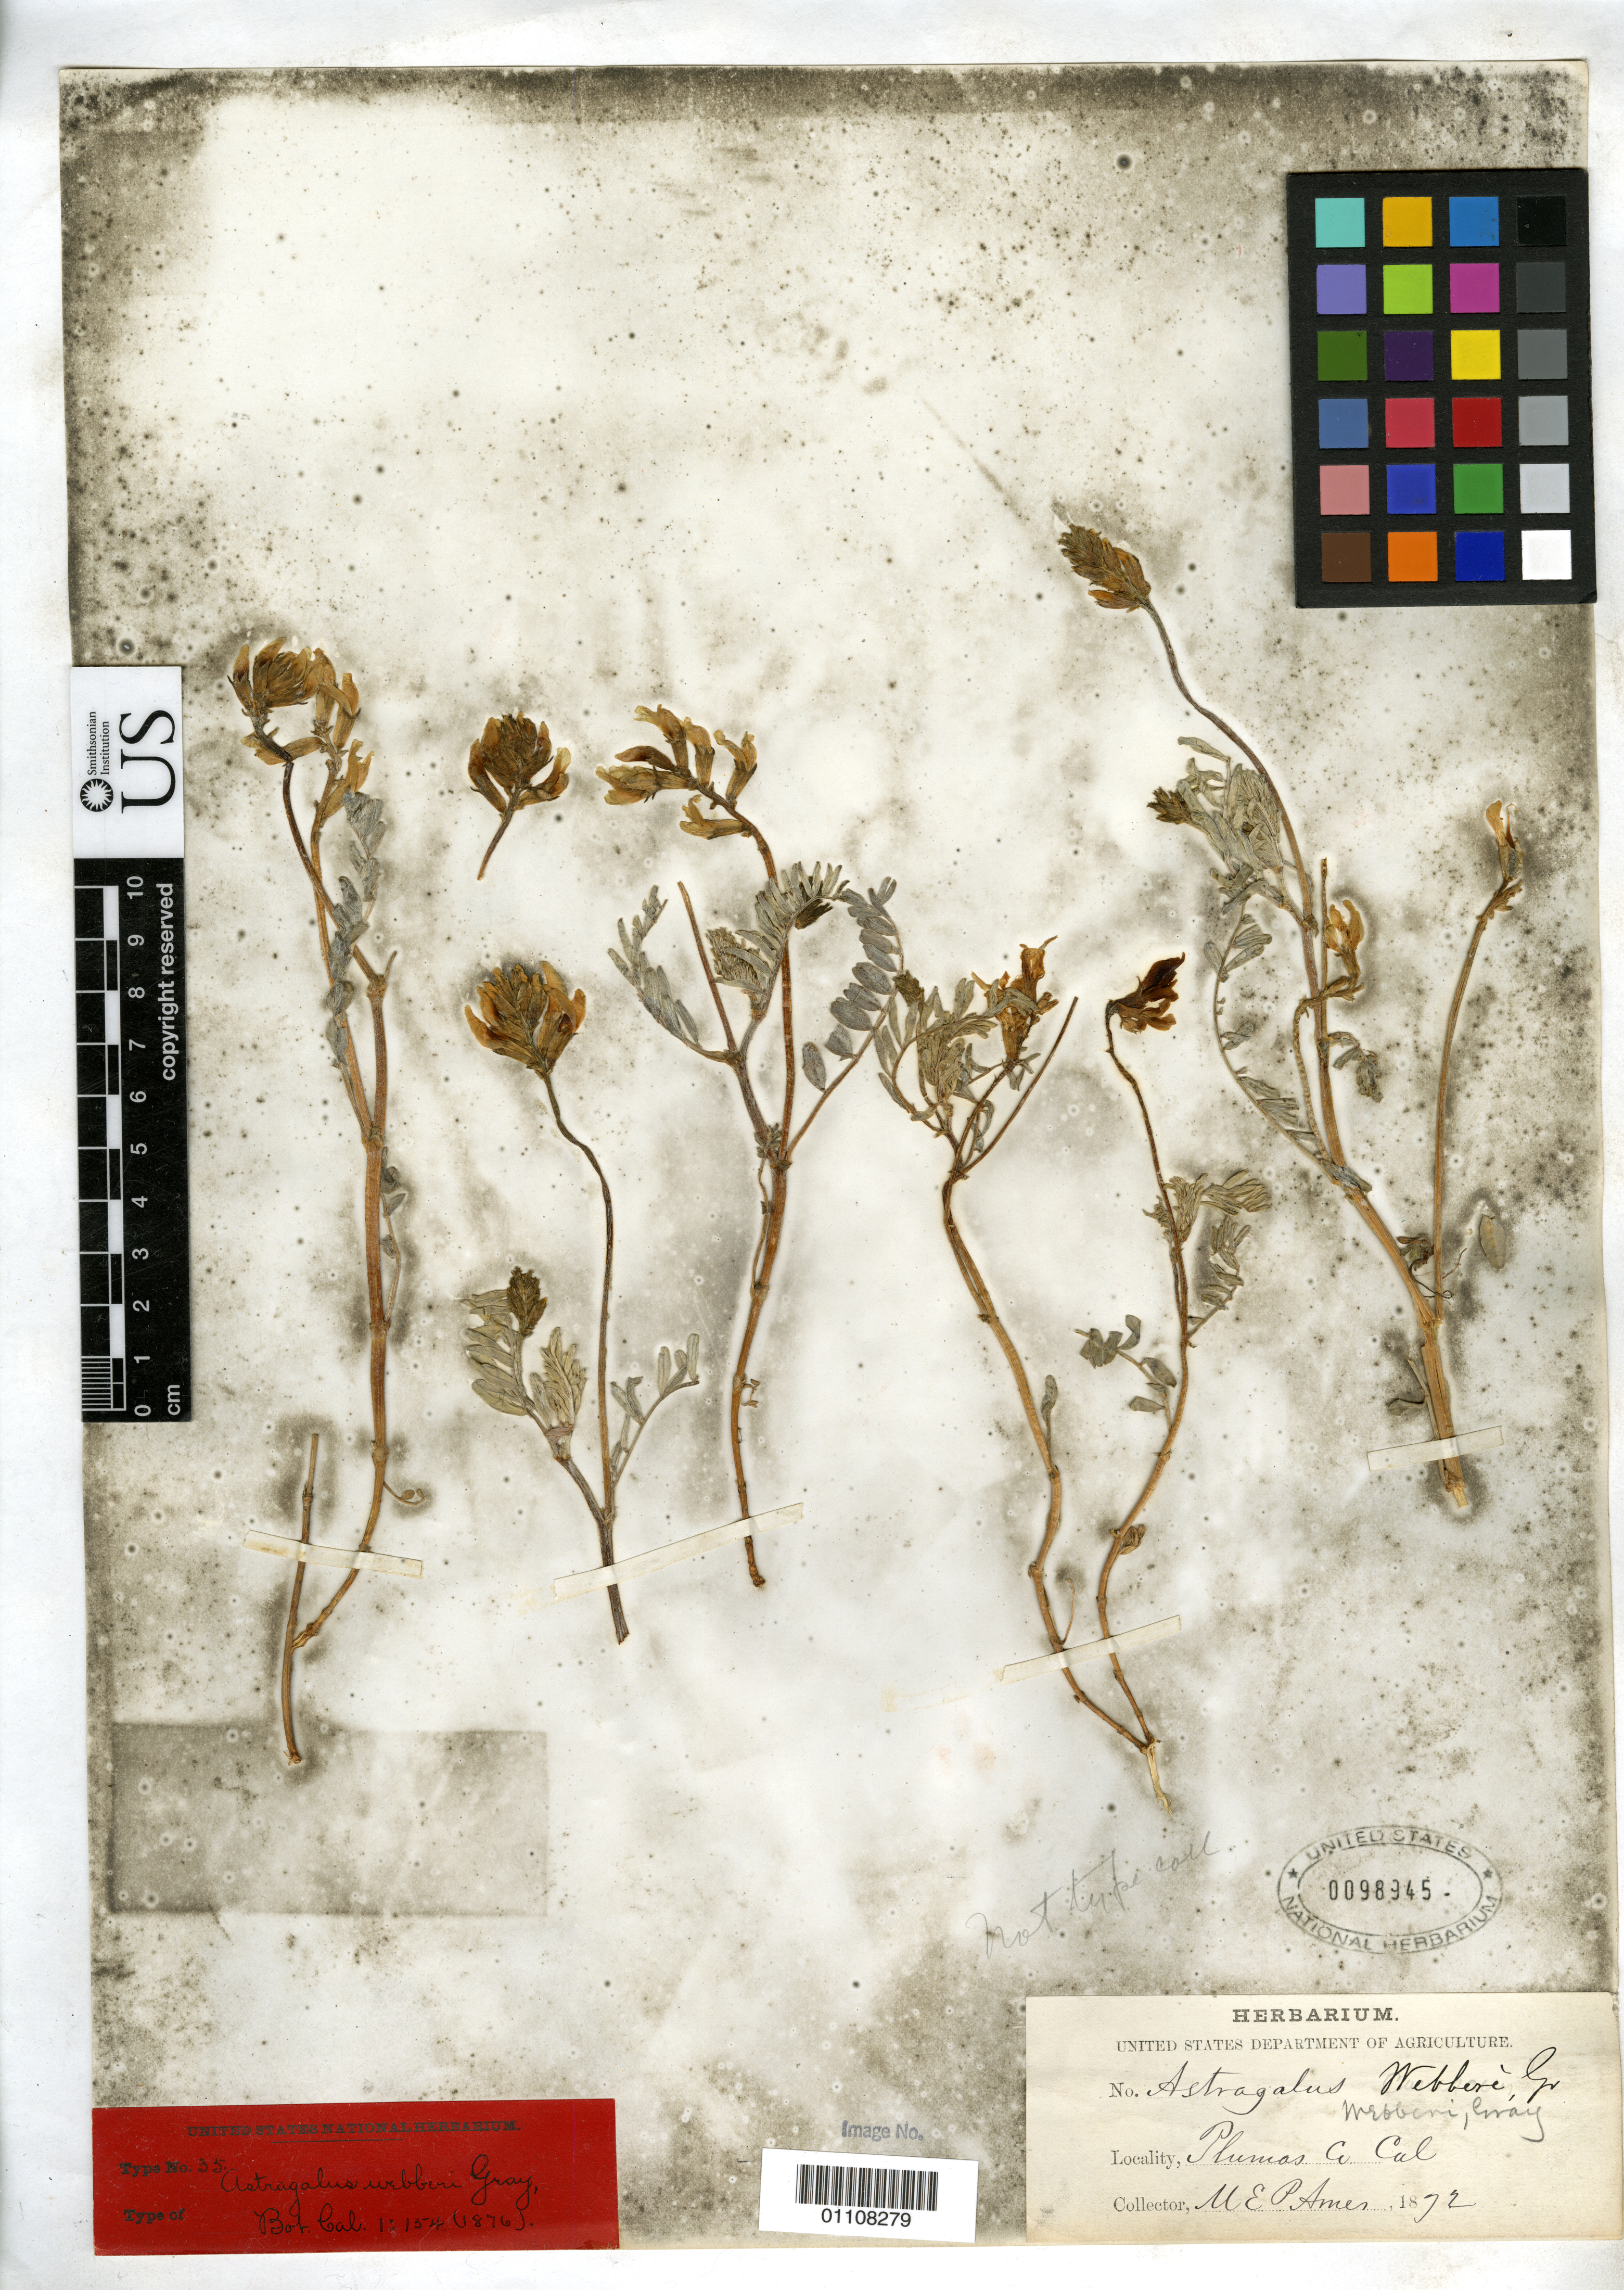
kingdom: Plantae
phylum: Tracheophyta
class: Magnoliopsida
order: Fabales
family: Fabaceae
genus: Astragalus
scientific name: Astragalus webberi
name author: A. Gray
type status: Syntype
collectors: M. E. P. Ames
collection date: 1872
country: United States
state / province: California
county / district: Plumas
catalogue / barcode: US 98945